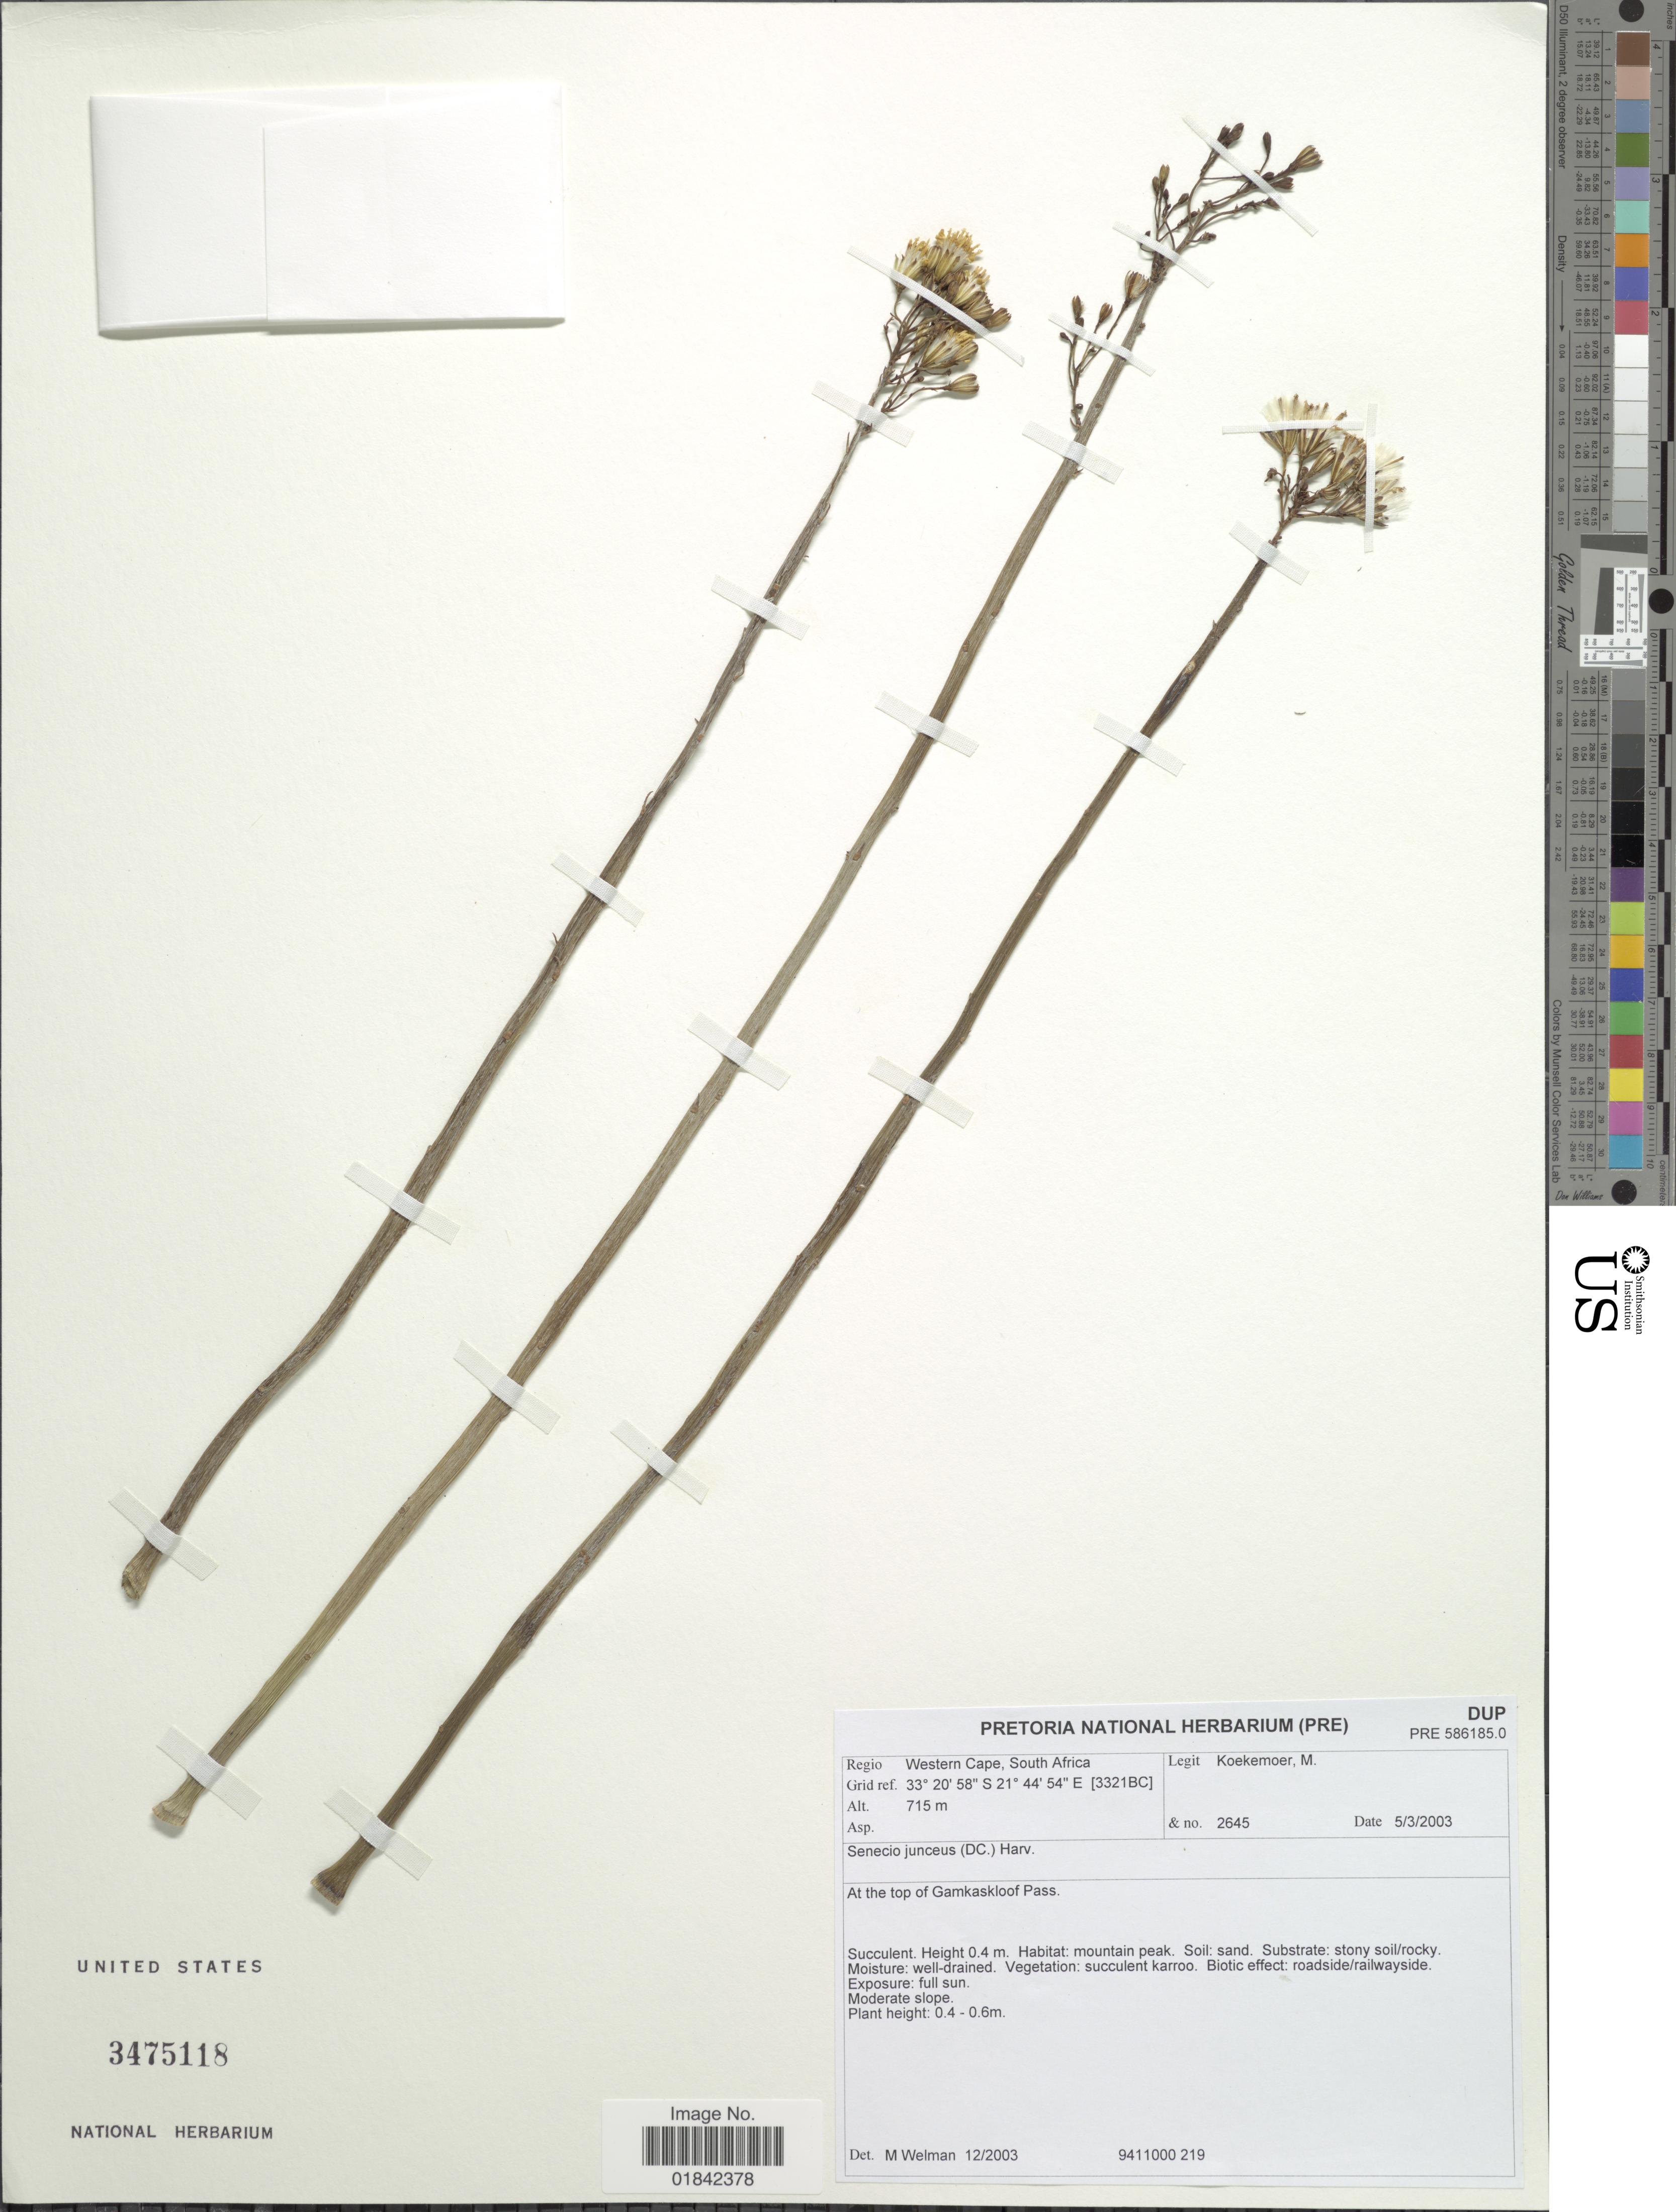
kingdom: Plantae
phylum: Tracheophyta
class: Magnoliopsida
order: Asterales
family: Asteraceae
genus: Senecio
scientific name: Senecio junceus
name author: (Less.) Harv.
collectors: M. Koekemoer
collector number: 2645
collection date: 2003-03-05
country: South Africa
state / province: Western Cape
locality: At the top of Gamkaskloof Pass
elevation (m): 715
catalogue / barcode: US 3475118